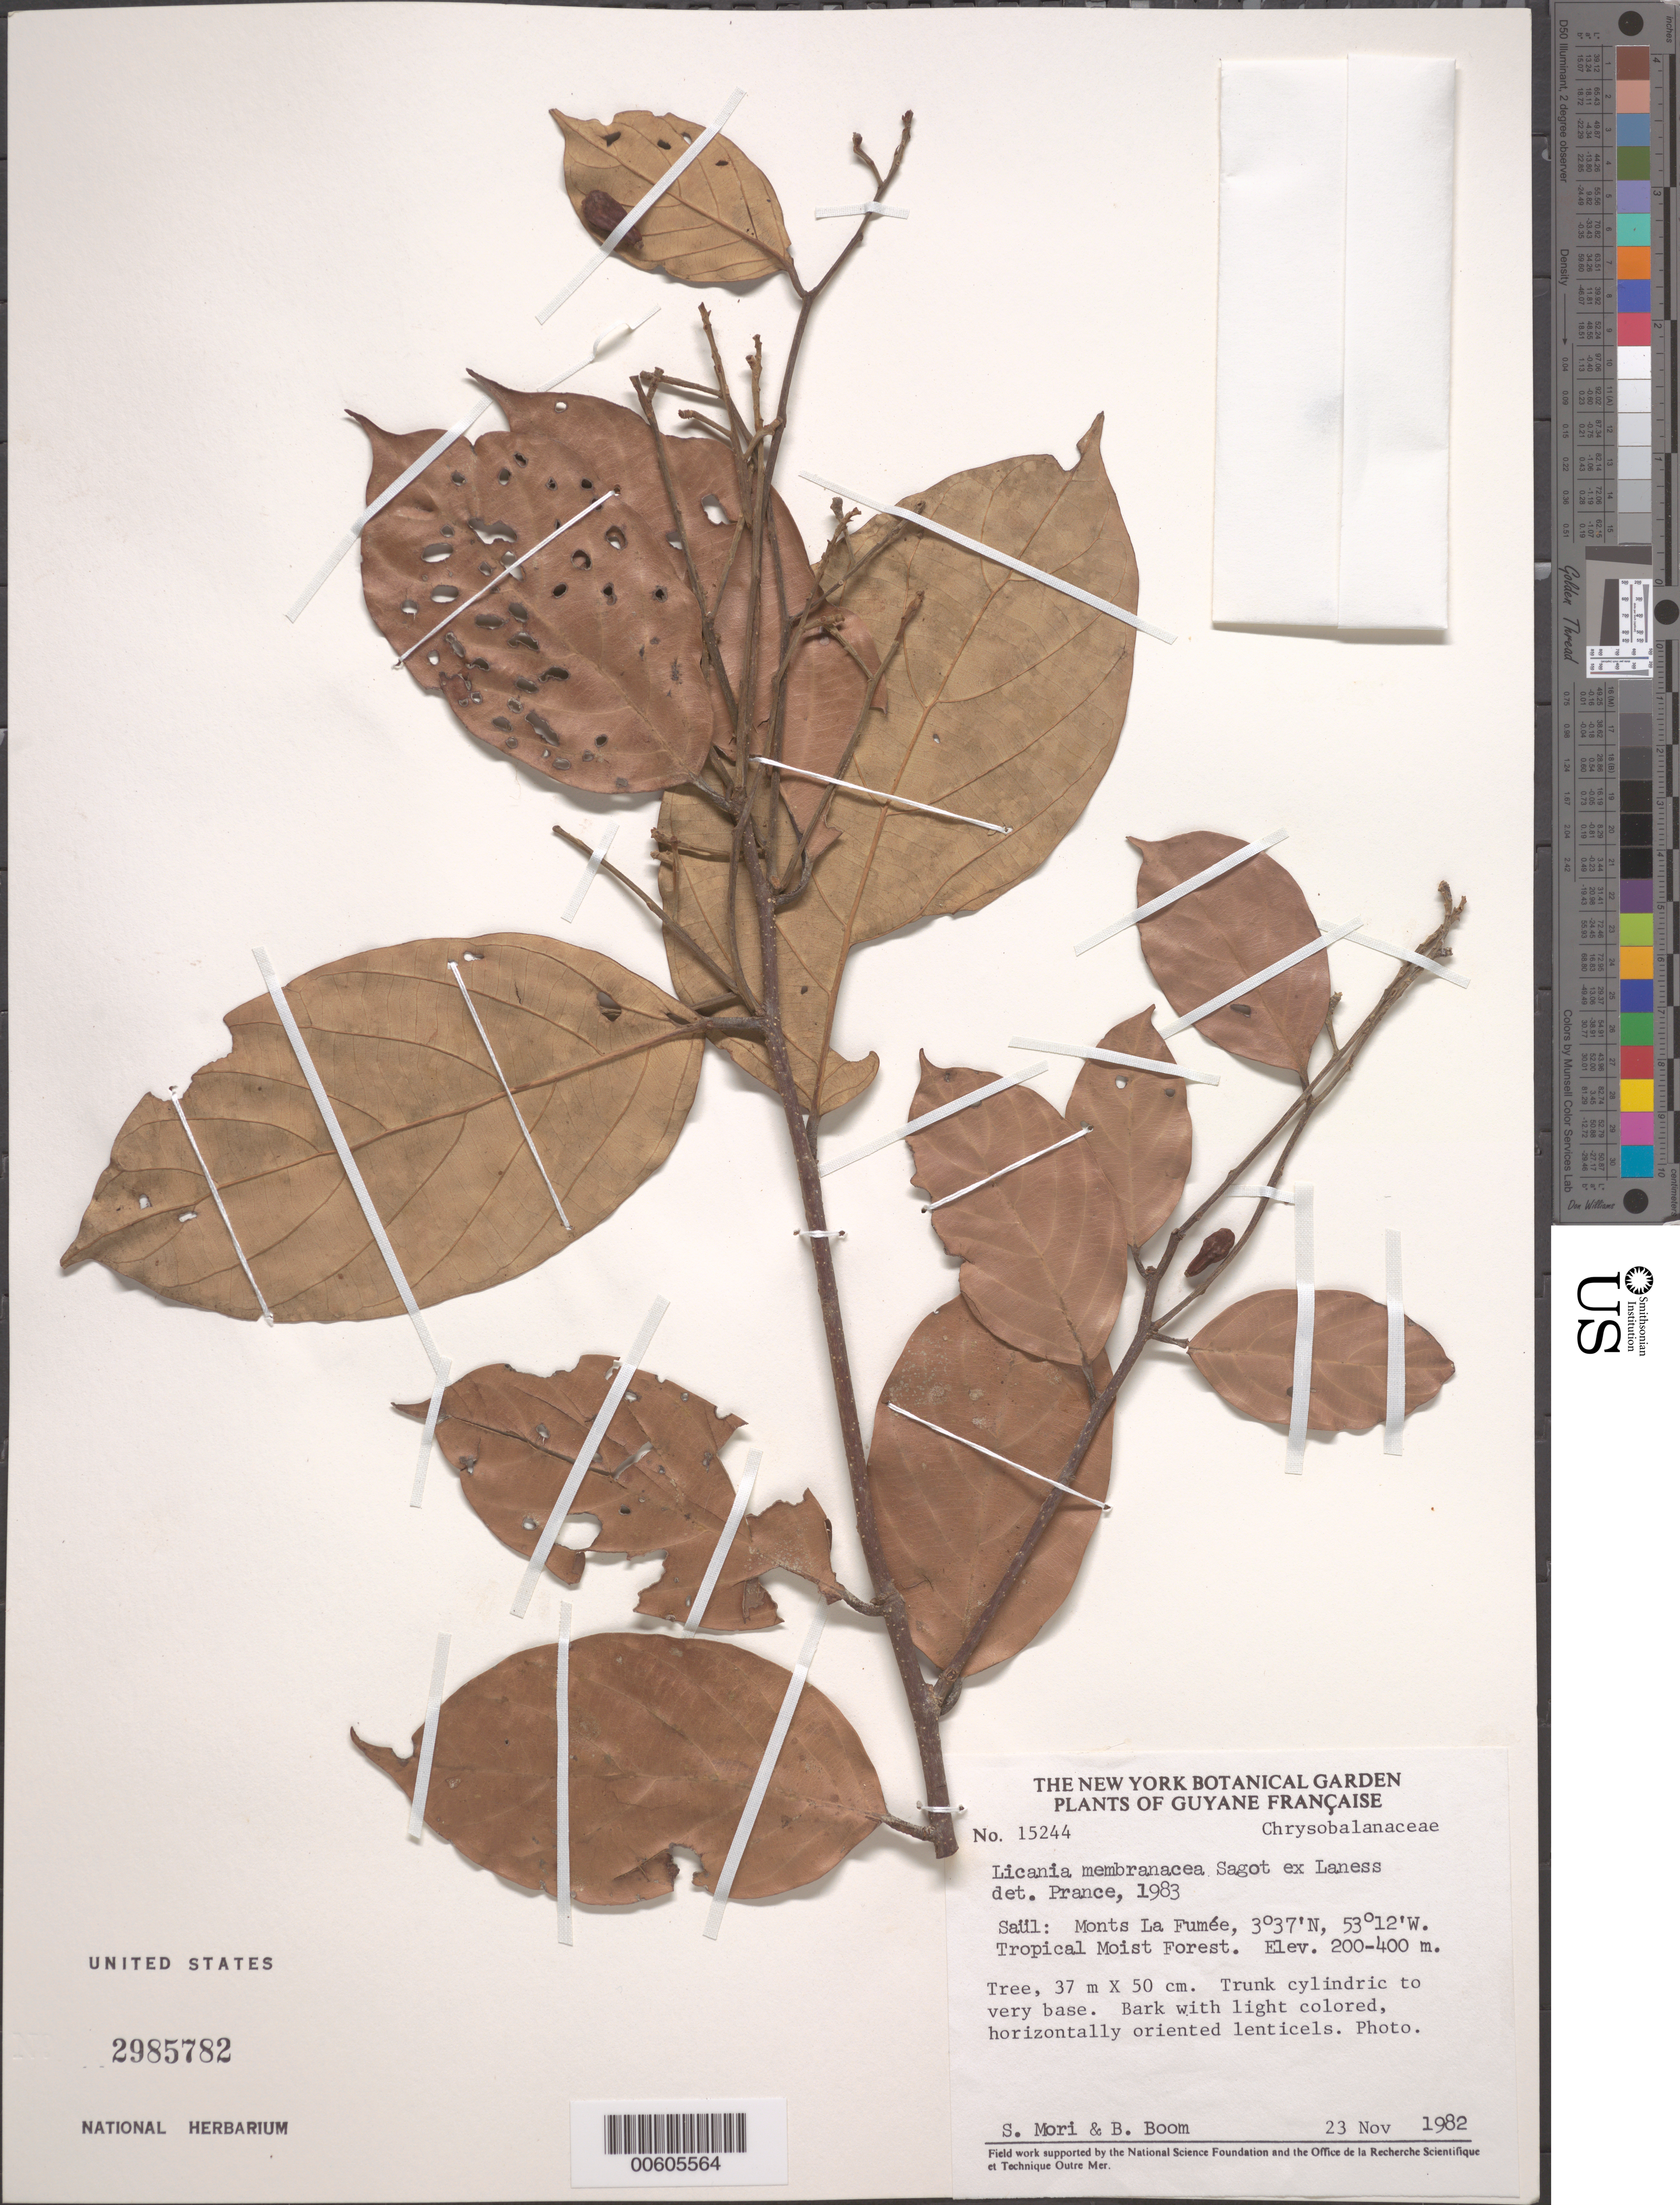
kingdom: Plantae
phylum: Tracheophyta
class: Magnoliopsida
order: Malpighiales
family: Chrysobalanaceae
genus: Licania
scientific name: Licania membranacea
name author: Sagot ex Laness.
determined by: Prance, G. T.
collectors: S. Mori & B. M. Boom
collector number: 15244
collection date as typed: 23-Nov-82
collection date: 1982-11-23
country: French Guiana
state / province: Saint-Laurent-du-Maroni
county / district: Saül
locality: Saül, Monts La Fumée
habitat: Tropical moist forest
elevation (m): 200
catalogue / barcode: US 2985782